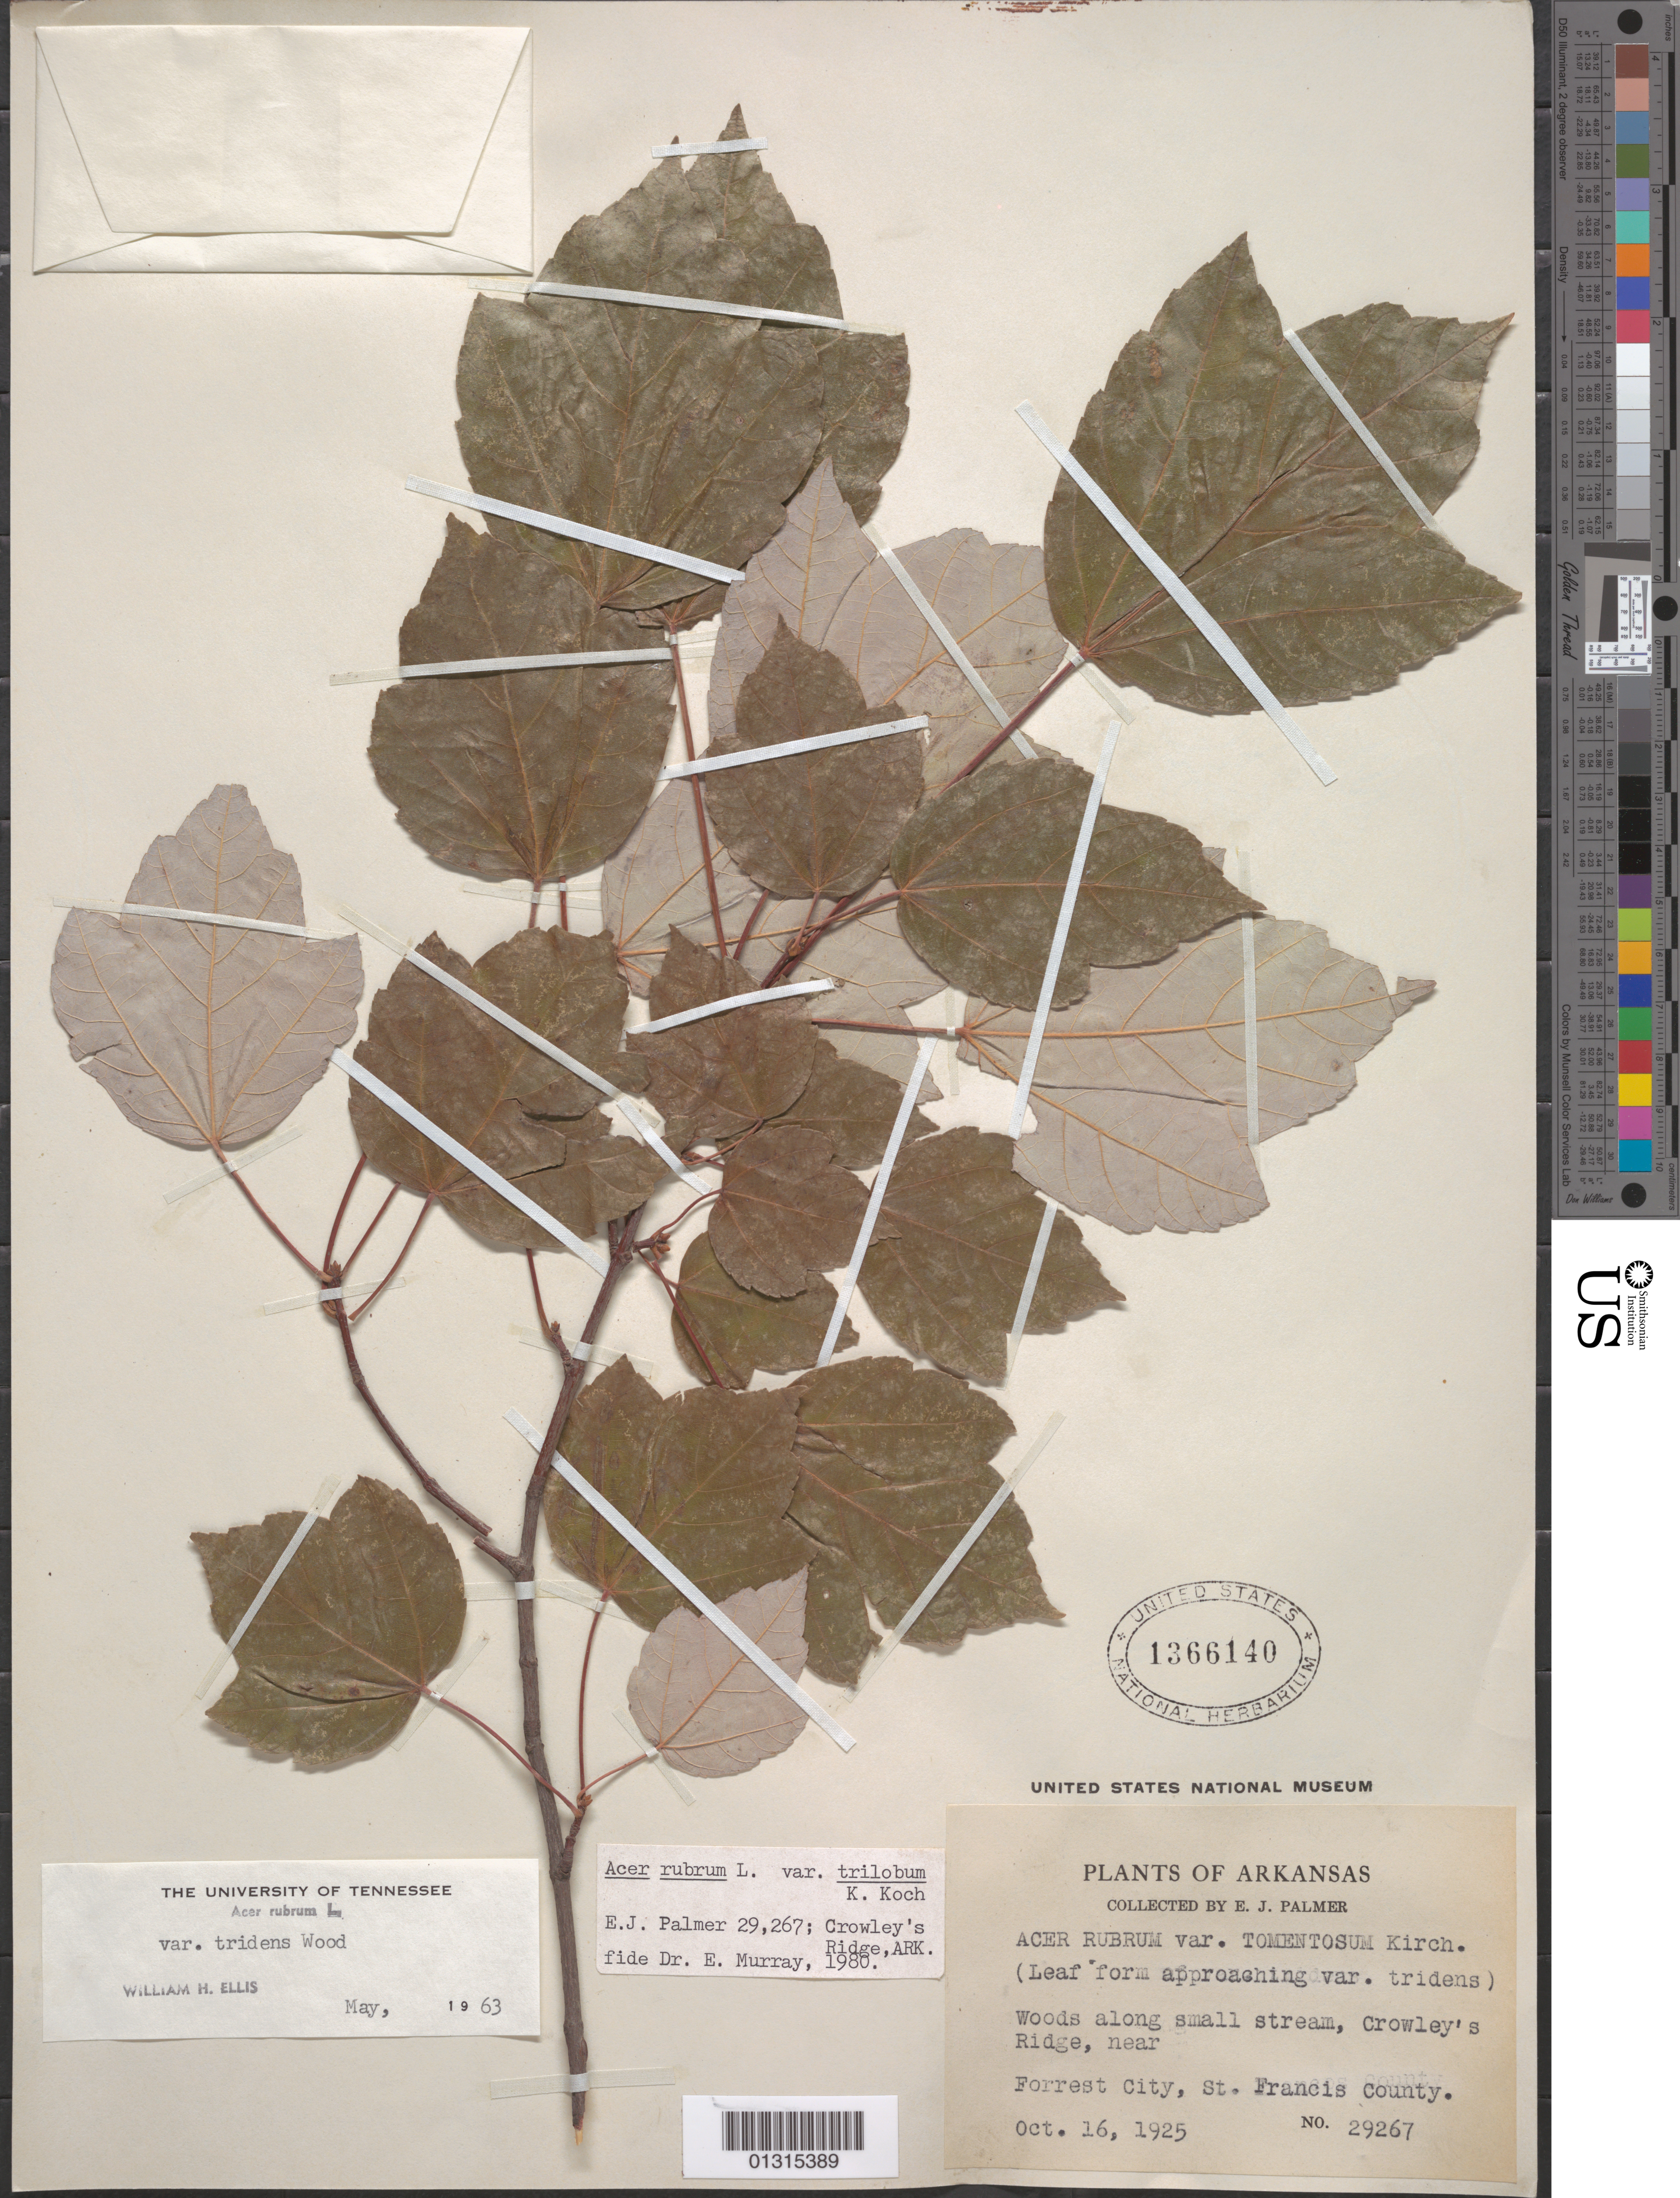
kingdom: Plantae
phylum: Tracheophyta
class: Magnoliopsida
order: Sapindales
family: Sapindaceae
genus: Acer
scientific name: Acer rubrum var. trilobum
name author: K. Koch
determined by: Murray, Edward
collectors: E. J. Palmer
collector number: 29267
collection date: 1925-10-16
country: United States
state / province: Arkansas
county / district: St. Francis County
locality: St. Francis County, Crowley's Ridge, near Forrest City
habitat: Woods along small stream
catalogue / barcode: US 1366140